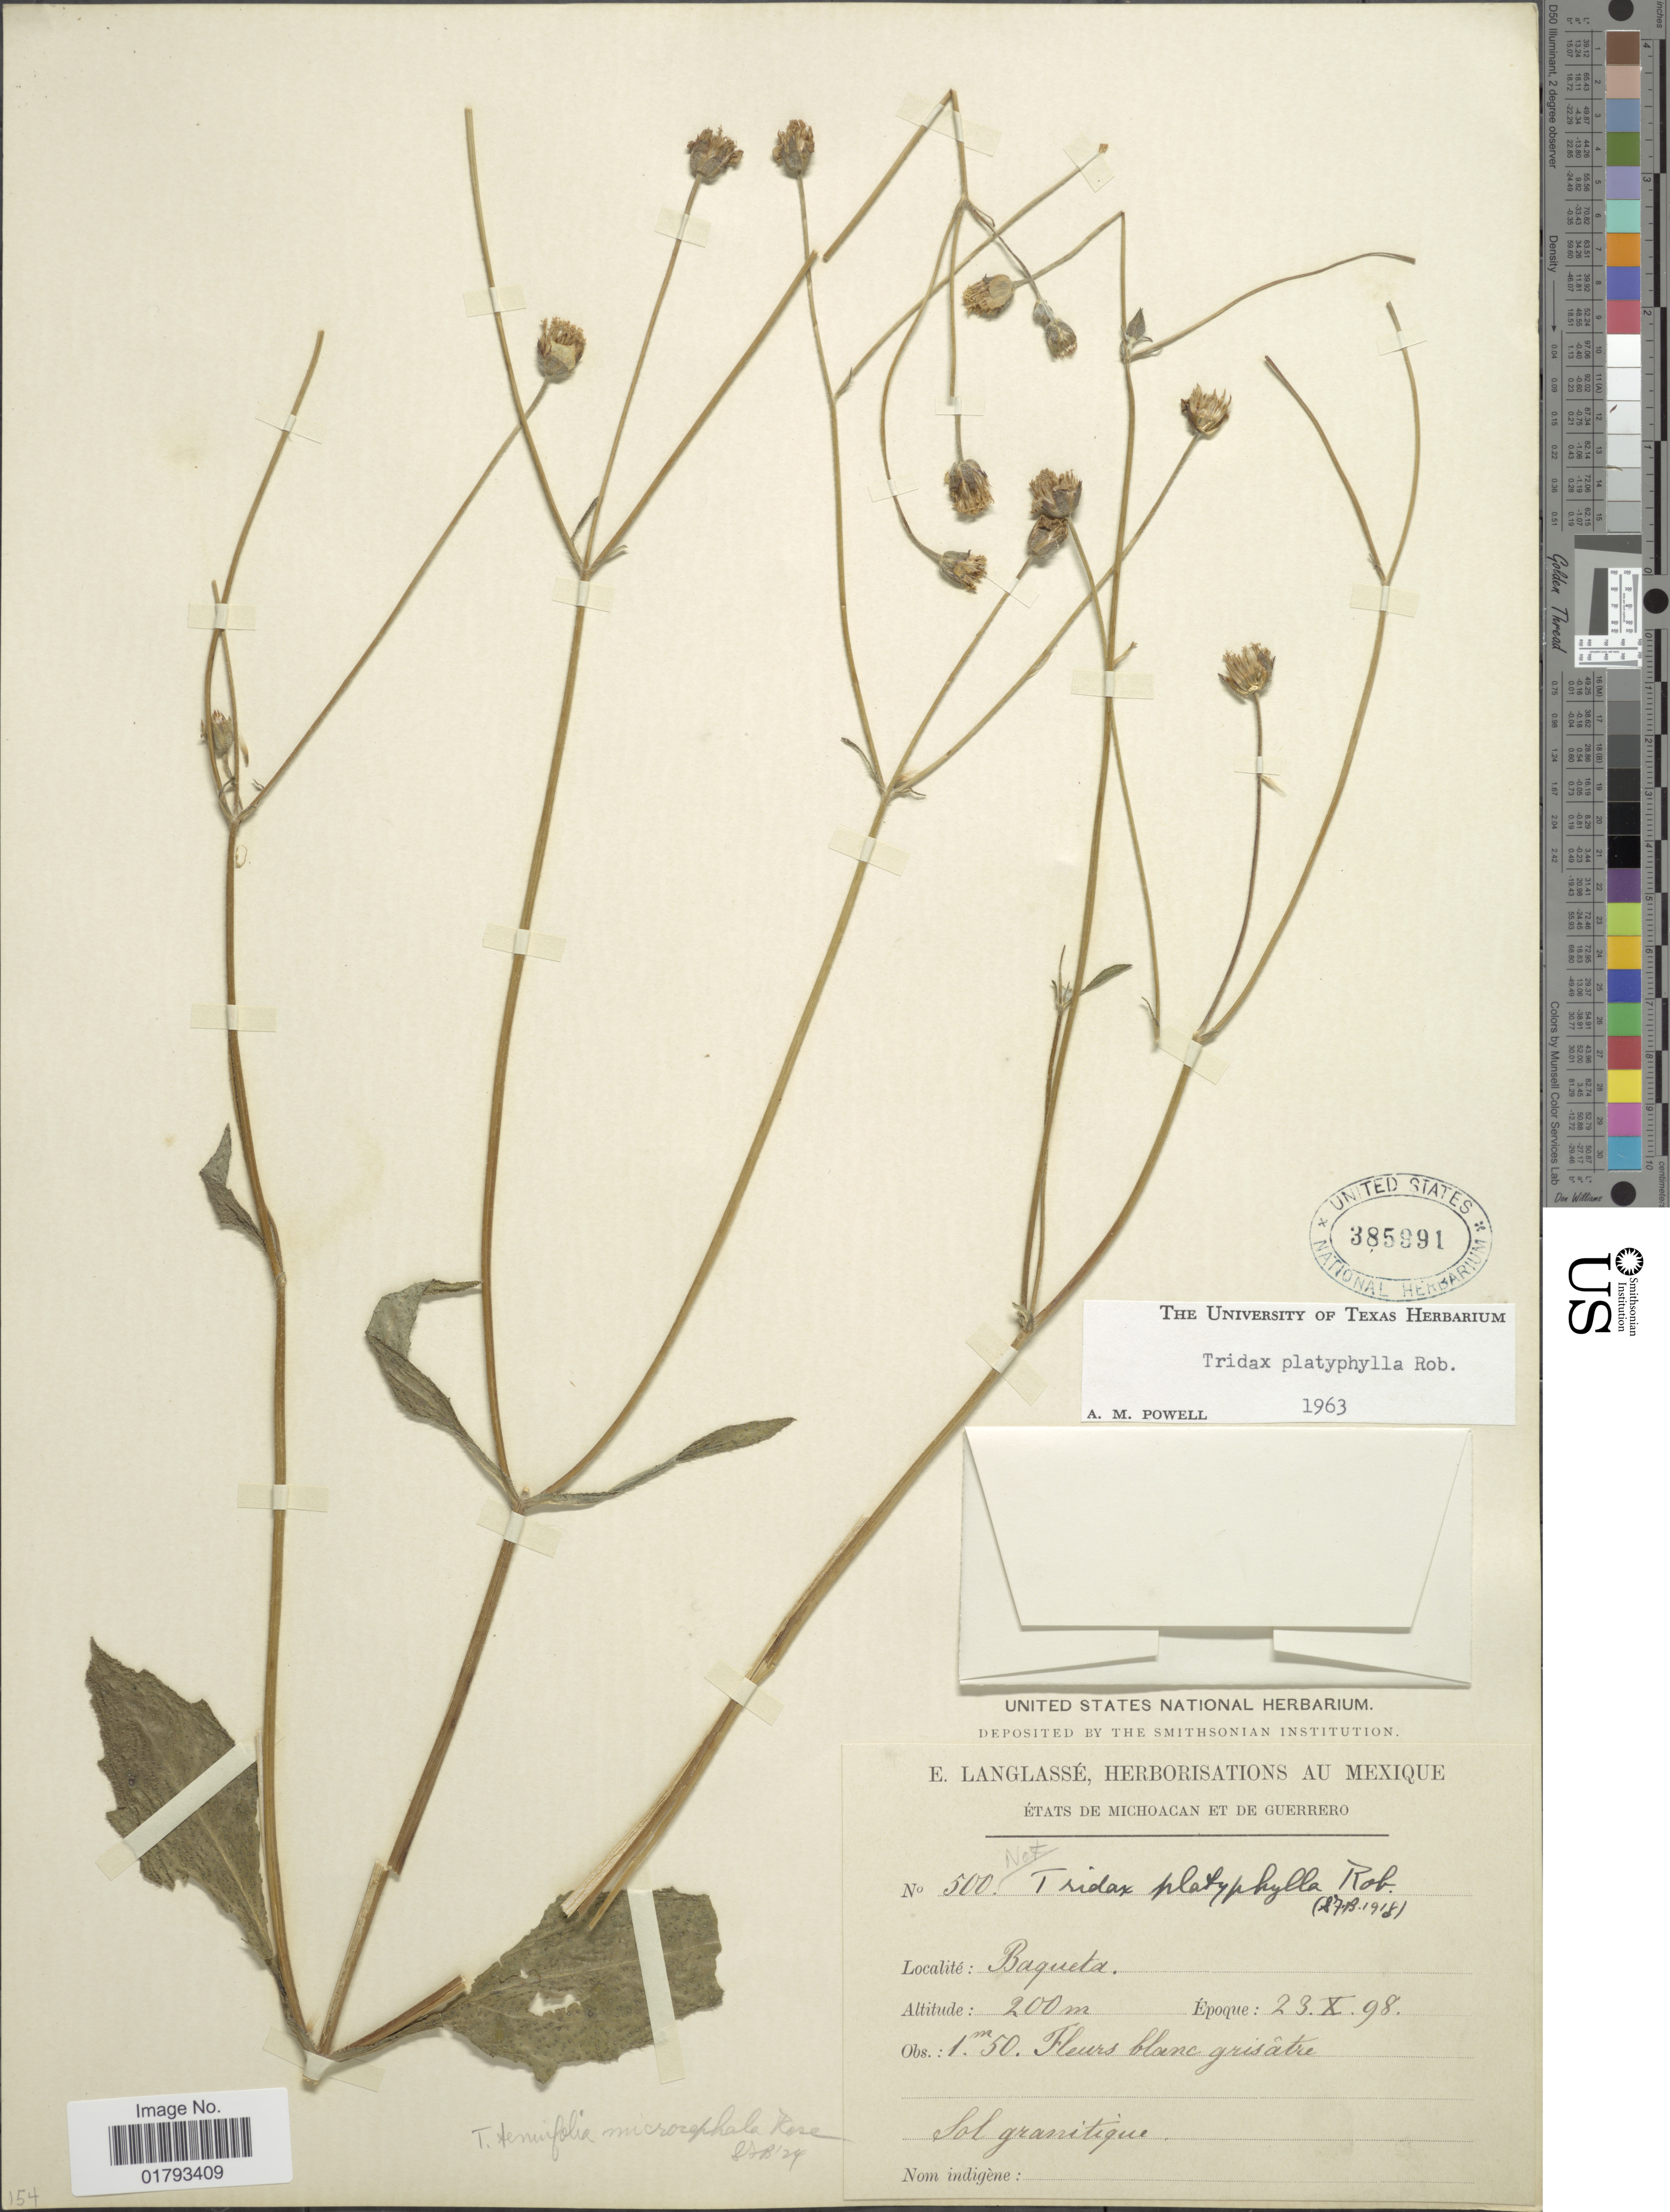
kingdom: Plantae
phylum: Tracheophyta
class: Magnoliopsida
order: Asterales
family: Asteraceae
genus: Tridax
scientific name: Tridax platyphylla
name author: B.L. Rob.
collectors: E. Langlassé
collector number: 500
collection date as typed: Transcribed d/m/y: 23/10/98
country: Mexico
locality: Etats de Michoacan et de Guerrero. Bagueta.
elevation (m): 200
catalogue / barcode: US 385991